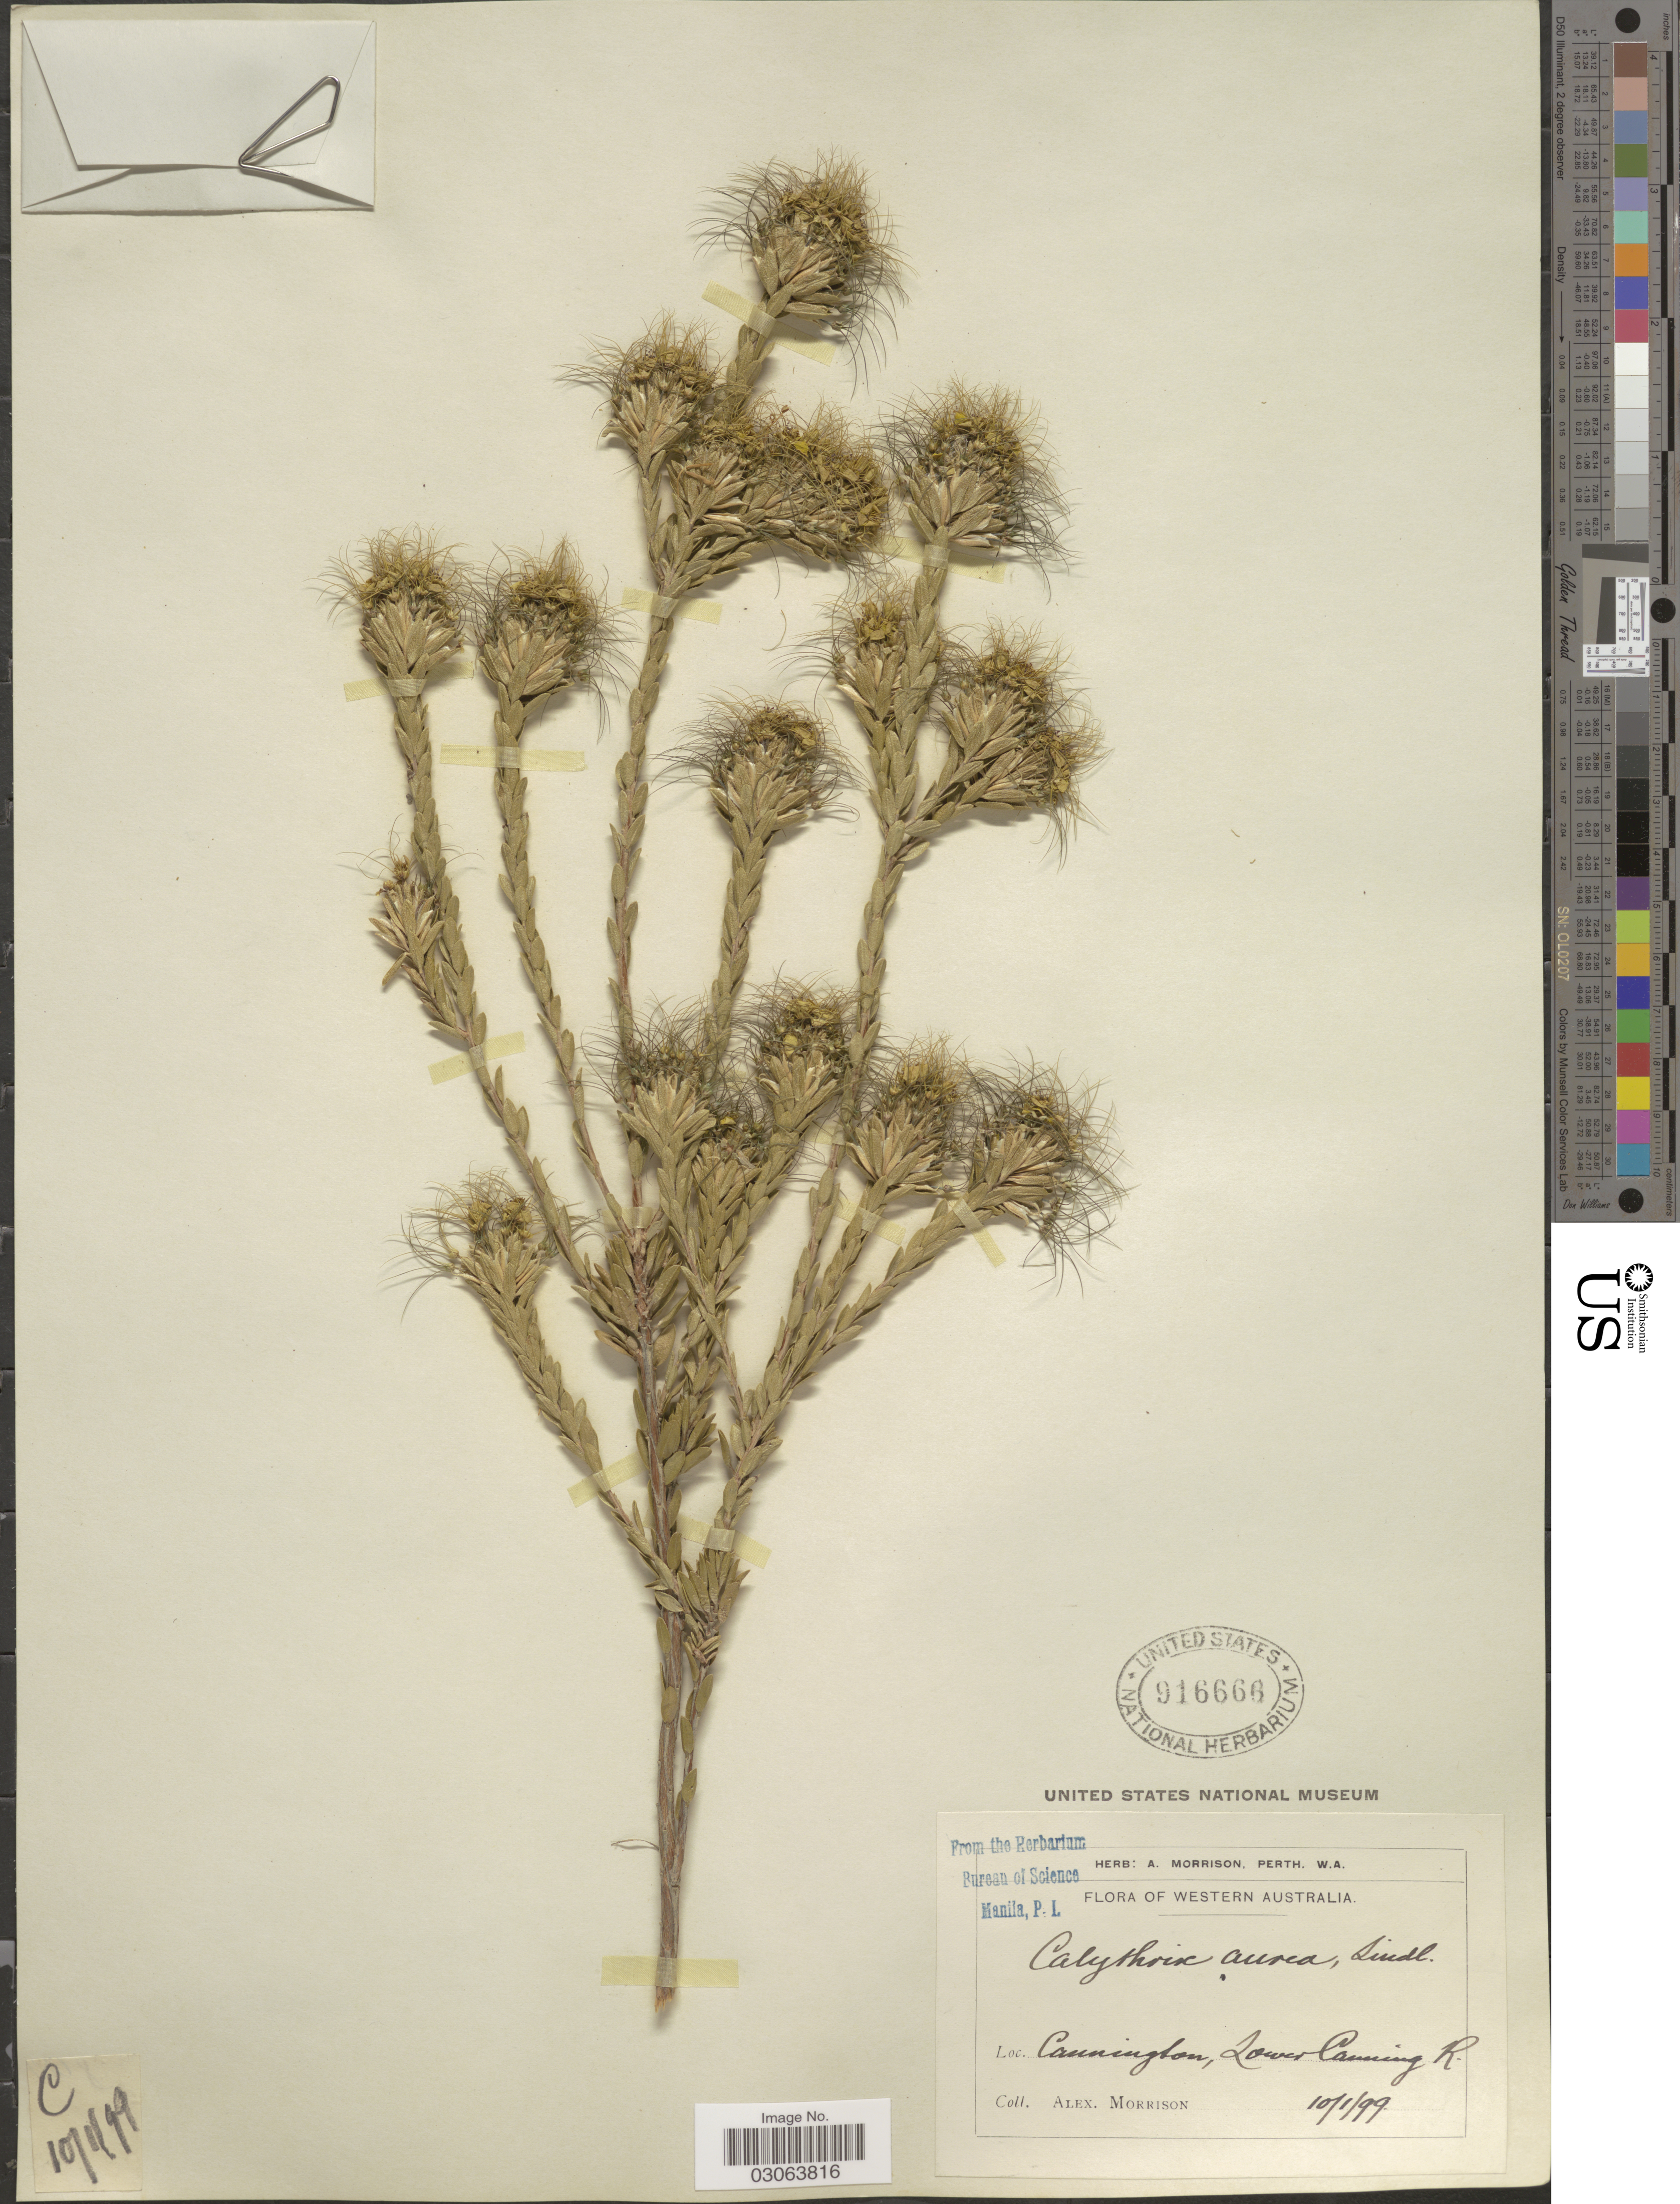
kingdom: Plantae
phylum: Tracheophyta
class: Magnoliopsida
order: Myrtales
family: Myrtaceae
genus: Calytrix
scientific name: Calytrix aurea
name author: Lindl.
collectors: A. Morrison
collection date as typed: Transcribed d/m/y: 10/1/99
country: Australia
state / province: Western Australia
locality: Cannington, Lower Canning R.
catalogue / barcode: US 916666